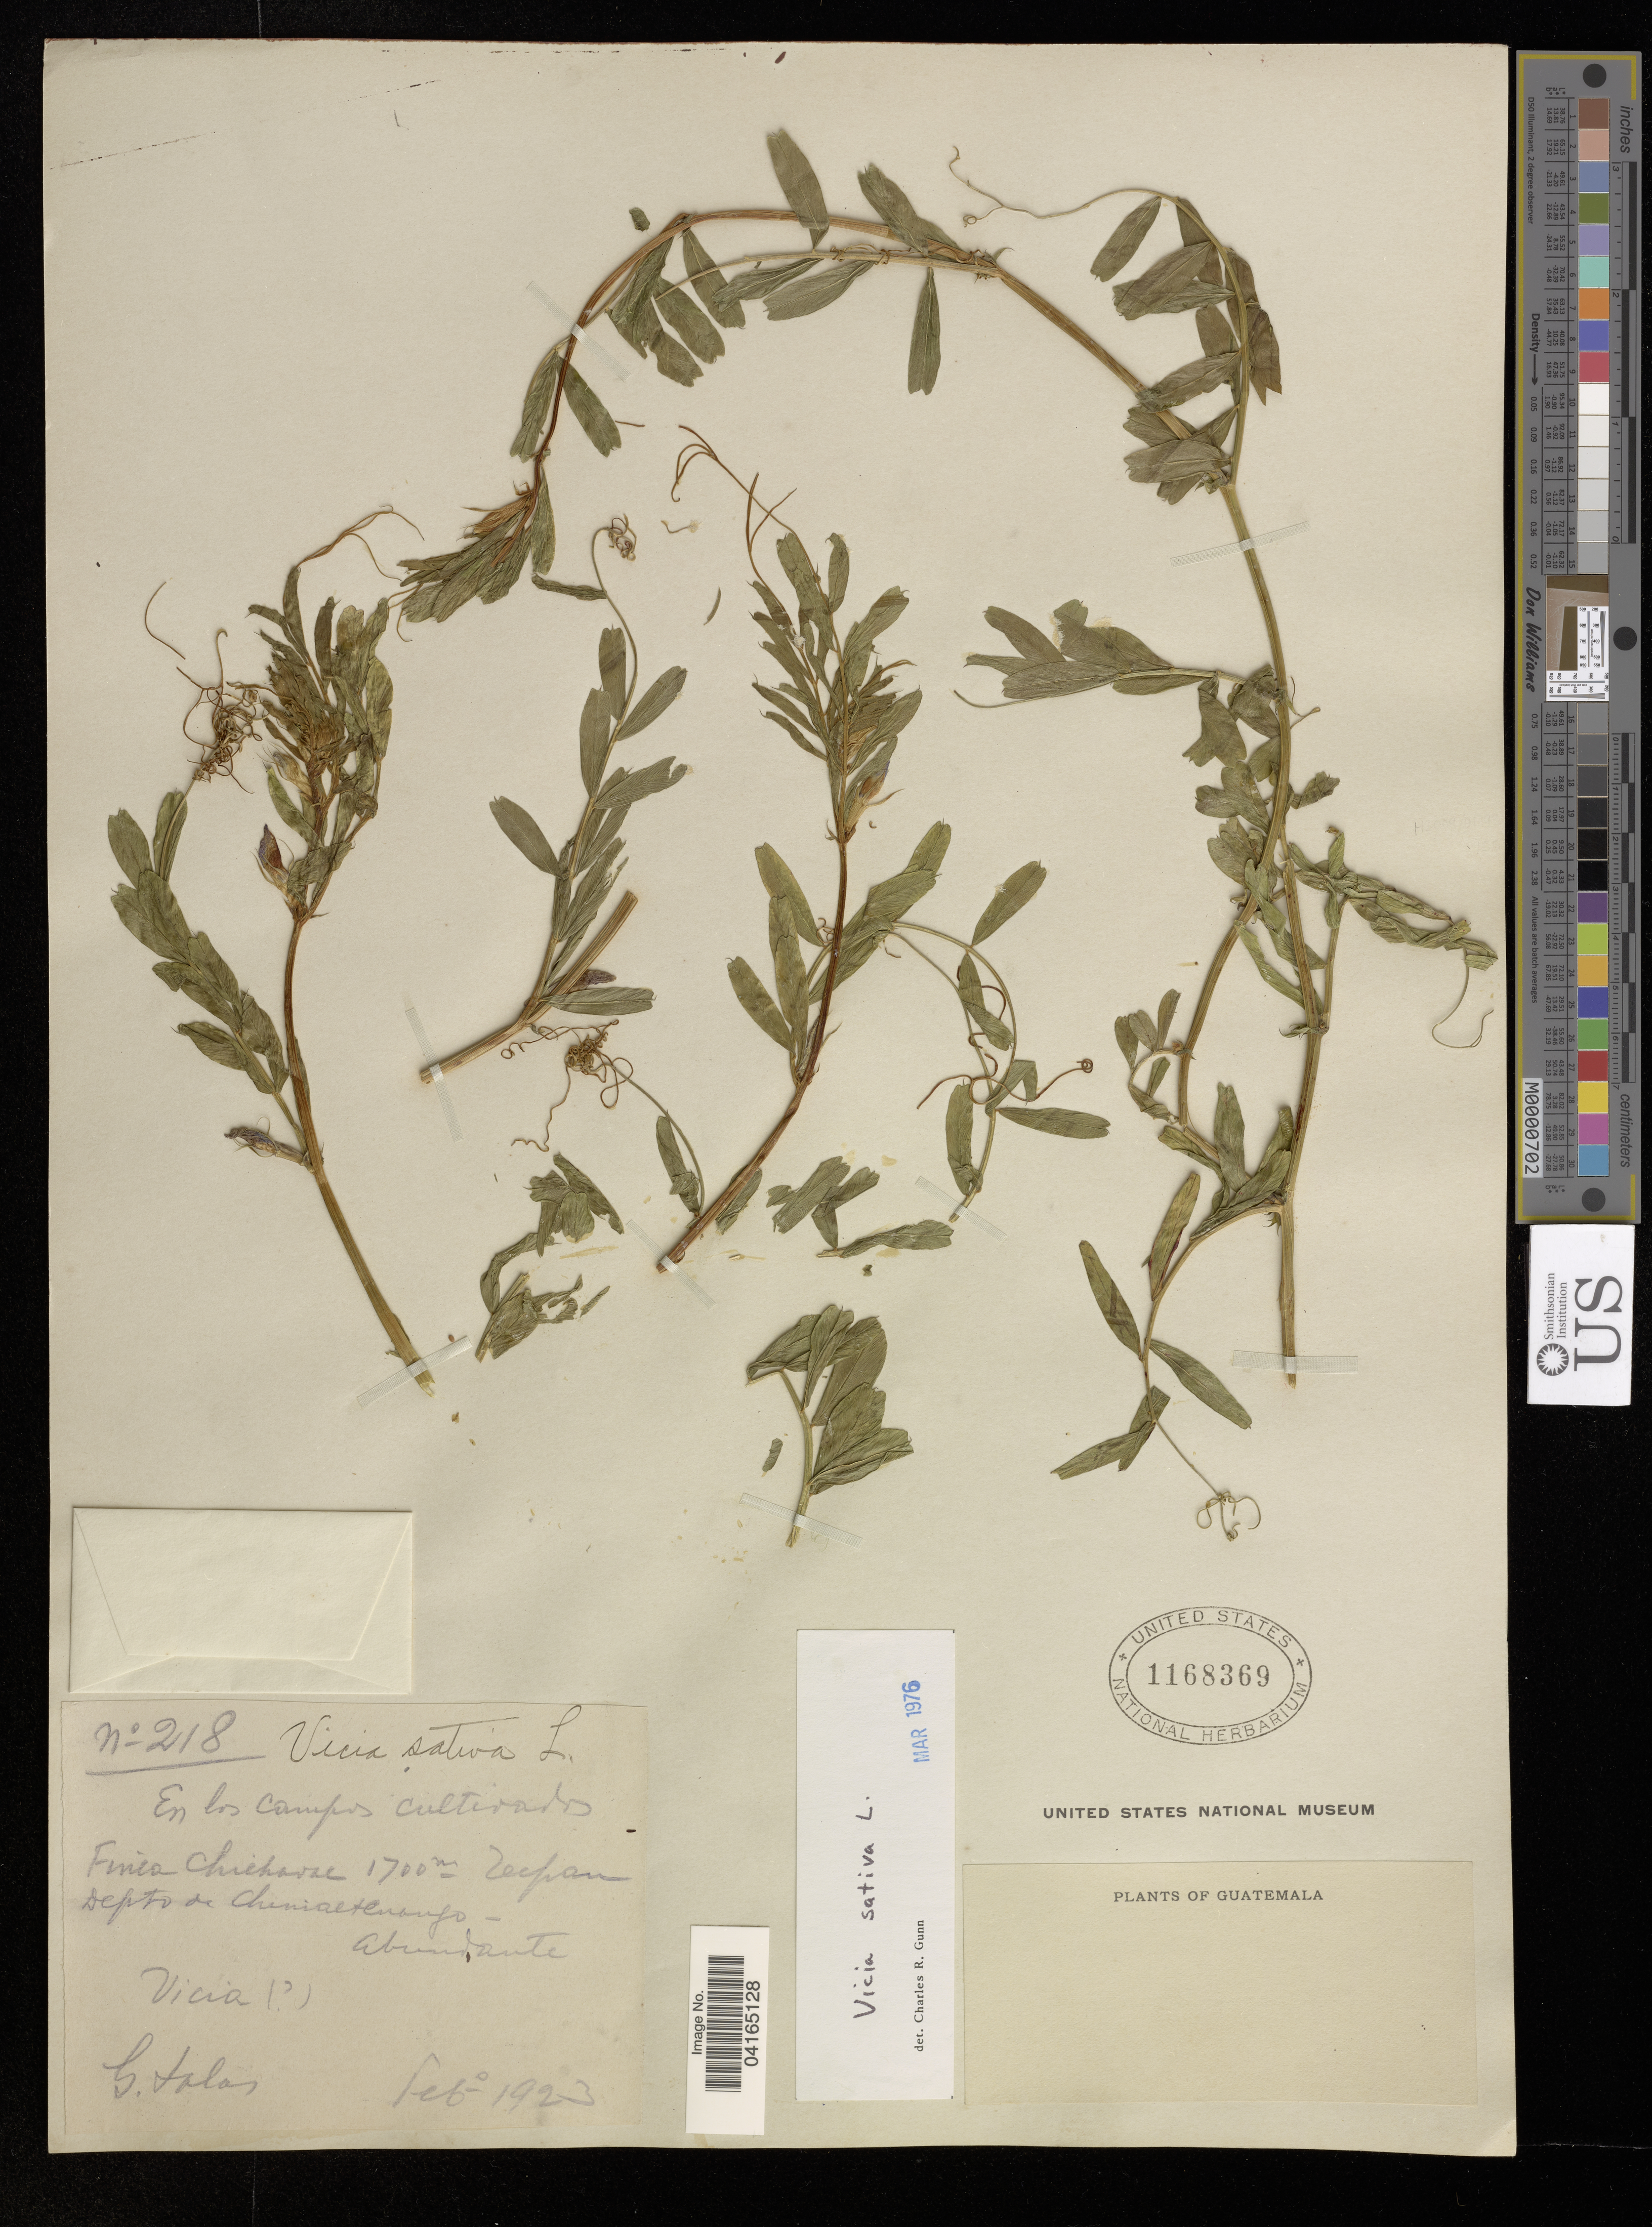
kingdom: Plantae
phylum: Tracheophyta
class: Magnoliopsida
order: Fabales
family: Fabaceae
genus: Vicia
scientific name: Vicia sativa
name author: L.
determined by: Hechenleitner, Paulina, RBG Edinburgh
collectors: G. Salas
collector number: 218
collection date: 1923-02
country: Guatemala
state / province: Chimaltenango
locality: En los campos cultivados. Finca Chichavac 1700m Tecpan Depto de Chimaltenango.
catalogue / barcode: US 1168369